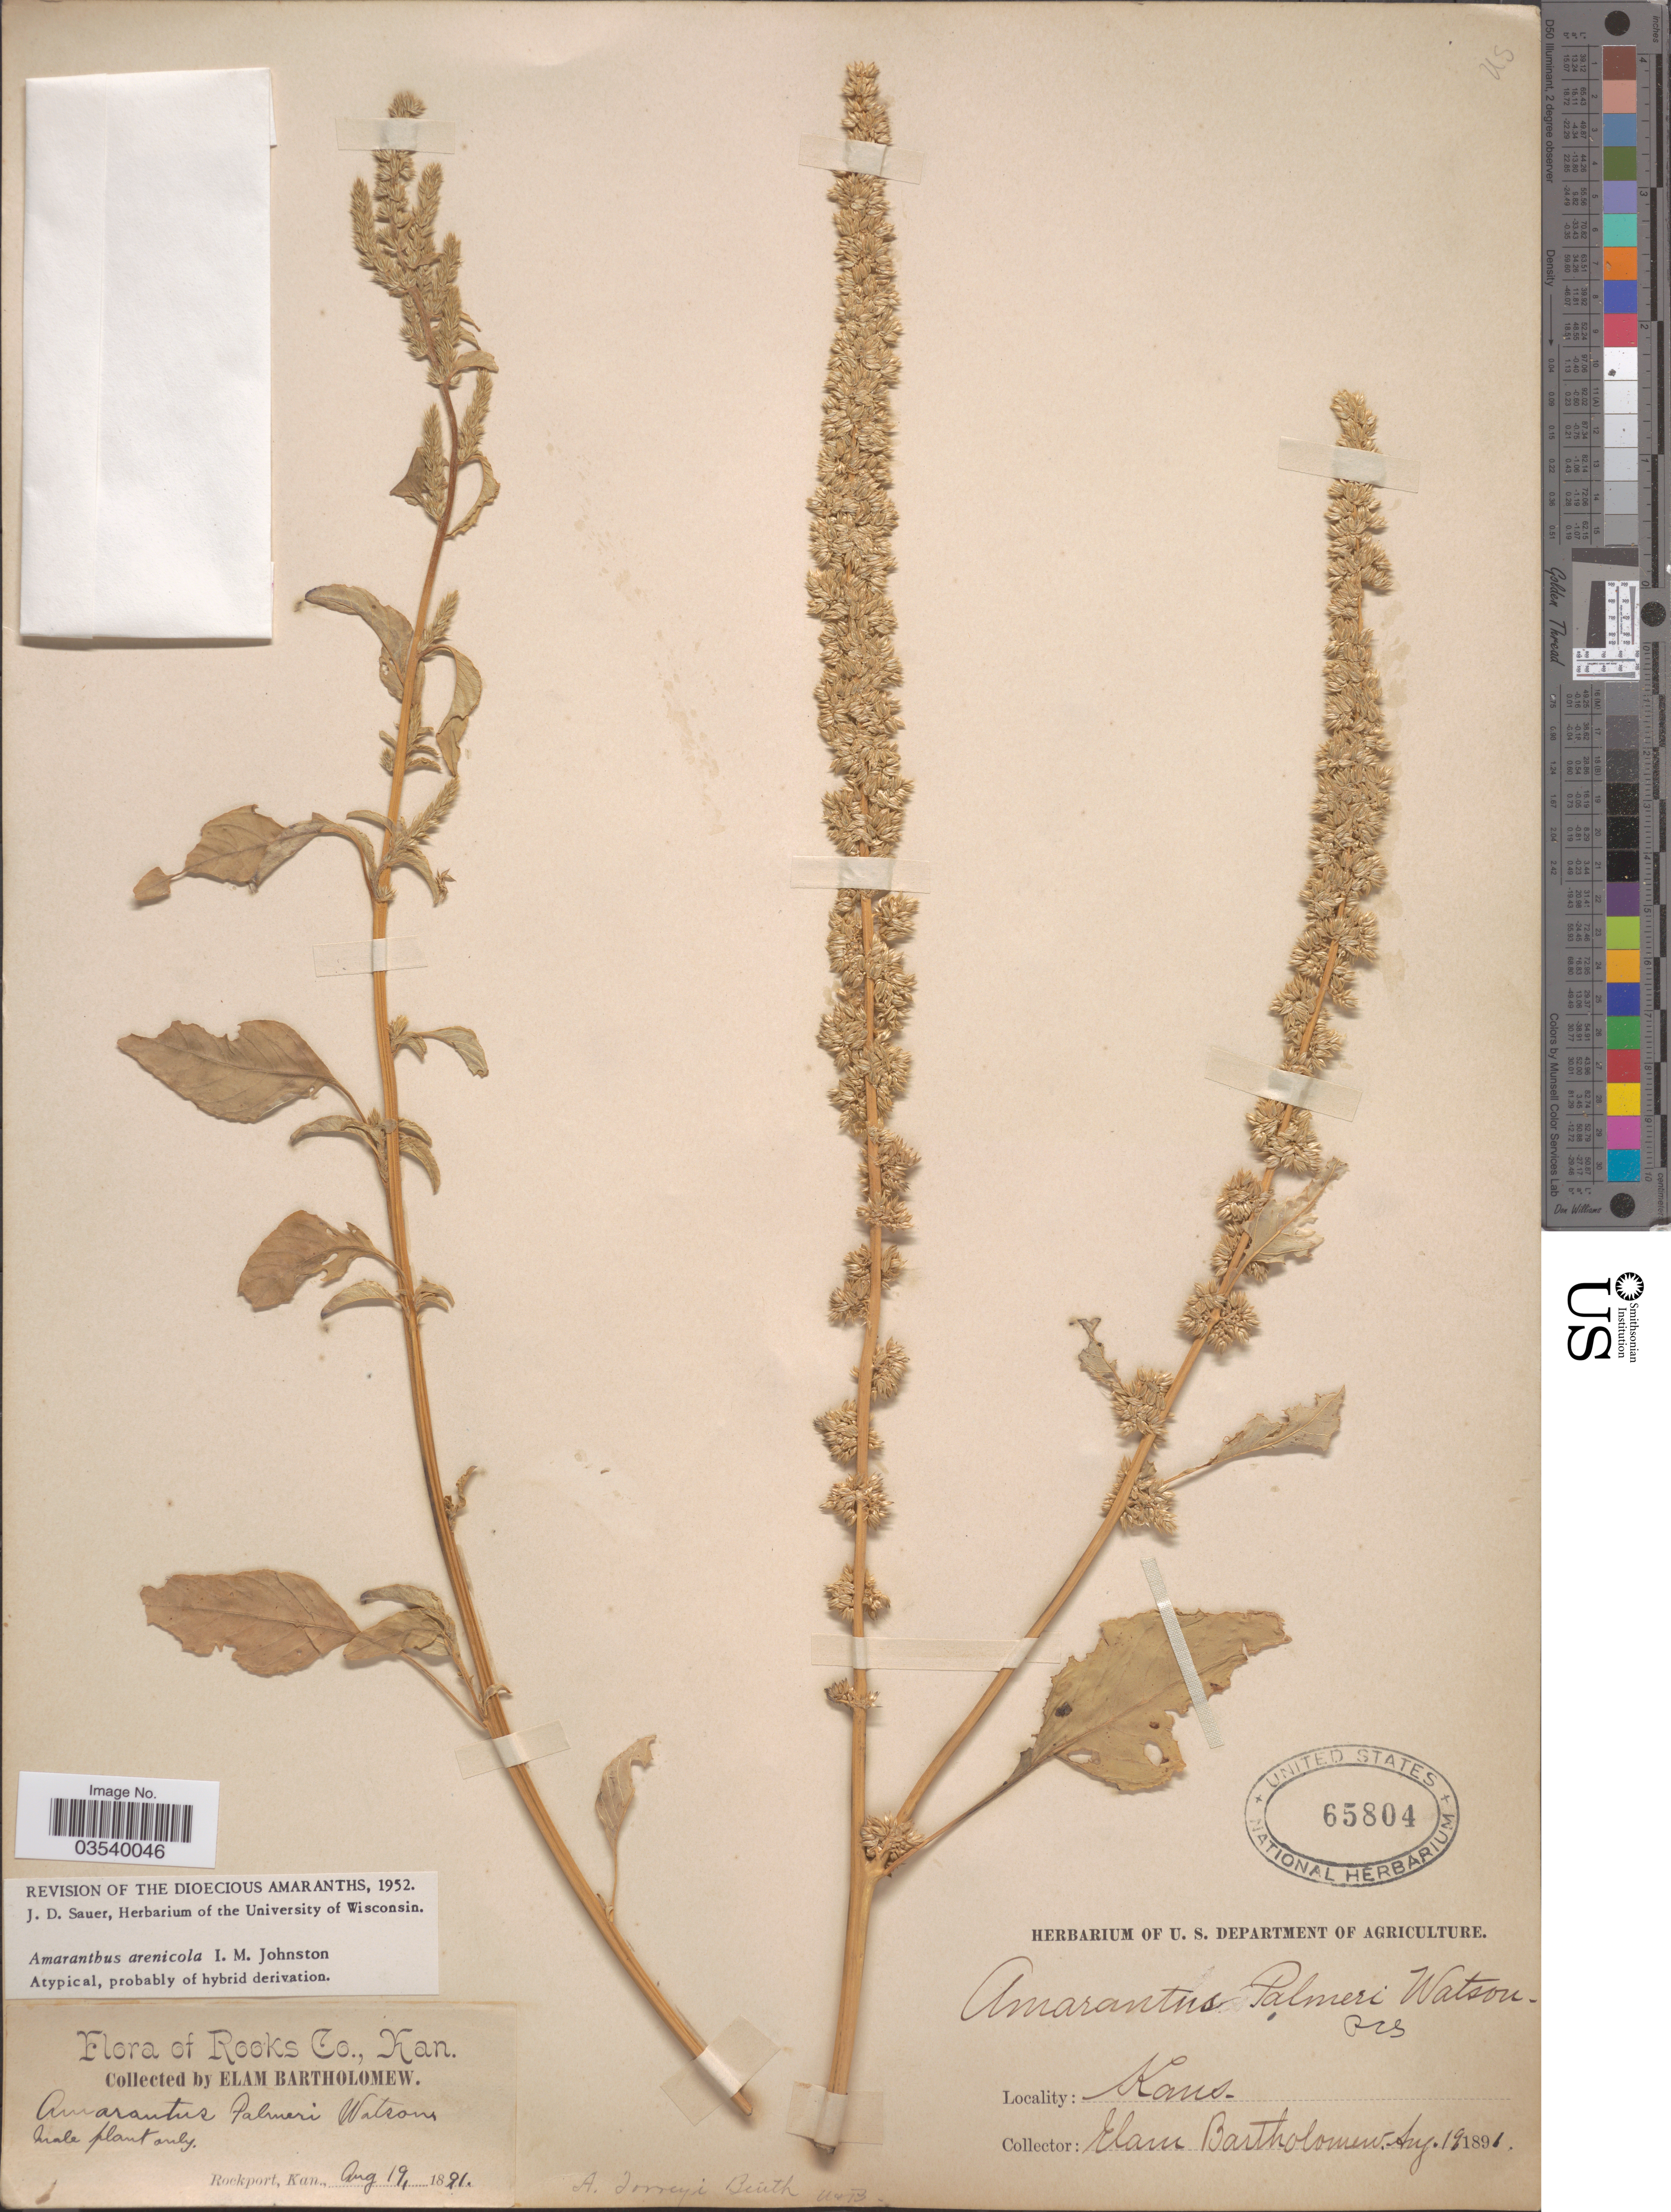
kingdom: Plantae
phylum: Tracheophyta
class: Magnoliopsida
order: Caryophyllales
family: Amaranthaceae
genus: Amaranthus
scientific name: Amaranthus arenicola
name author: I.M. Johnst.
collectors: E. Bartholomew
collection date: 1891-08-19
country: United States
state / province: Kansas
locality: Rocks Co. Rockport.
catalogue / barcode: US 65804